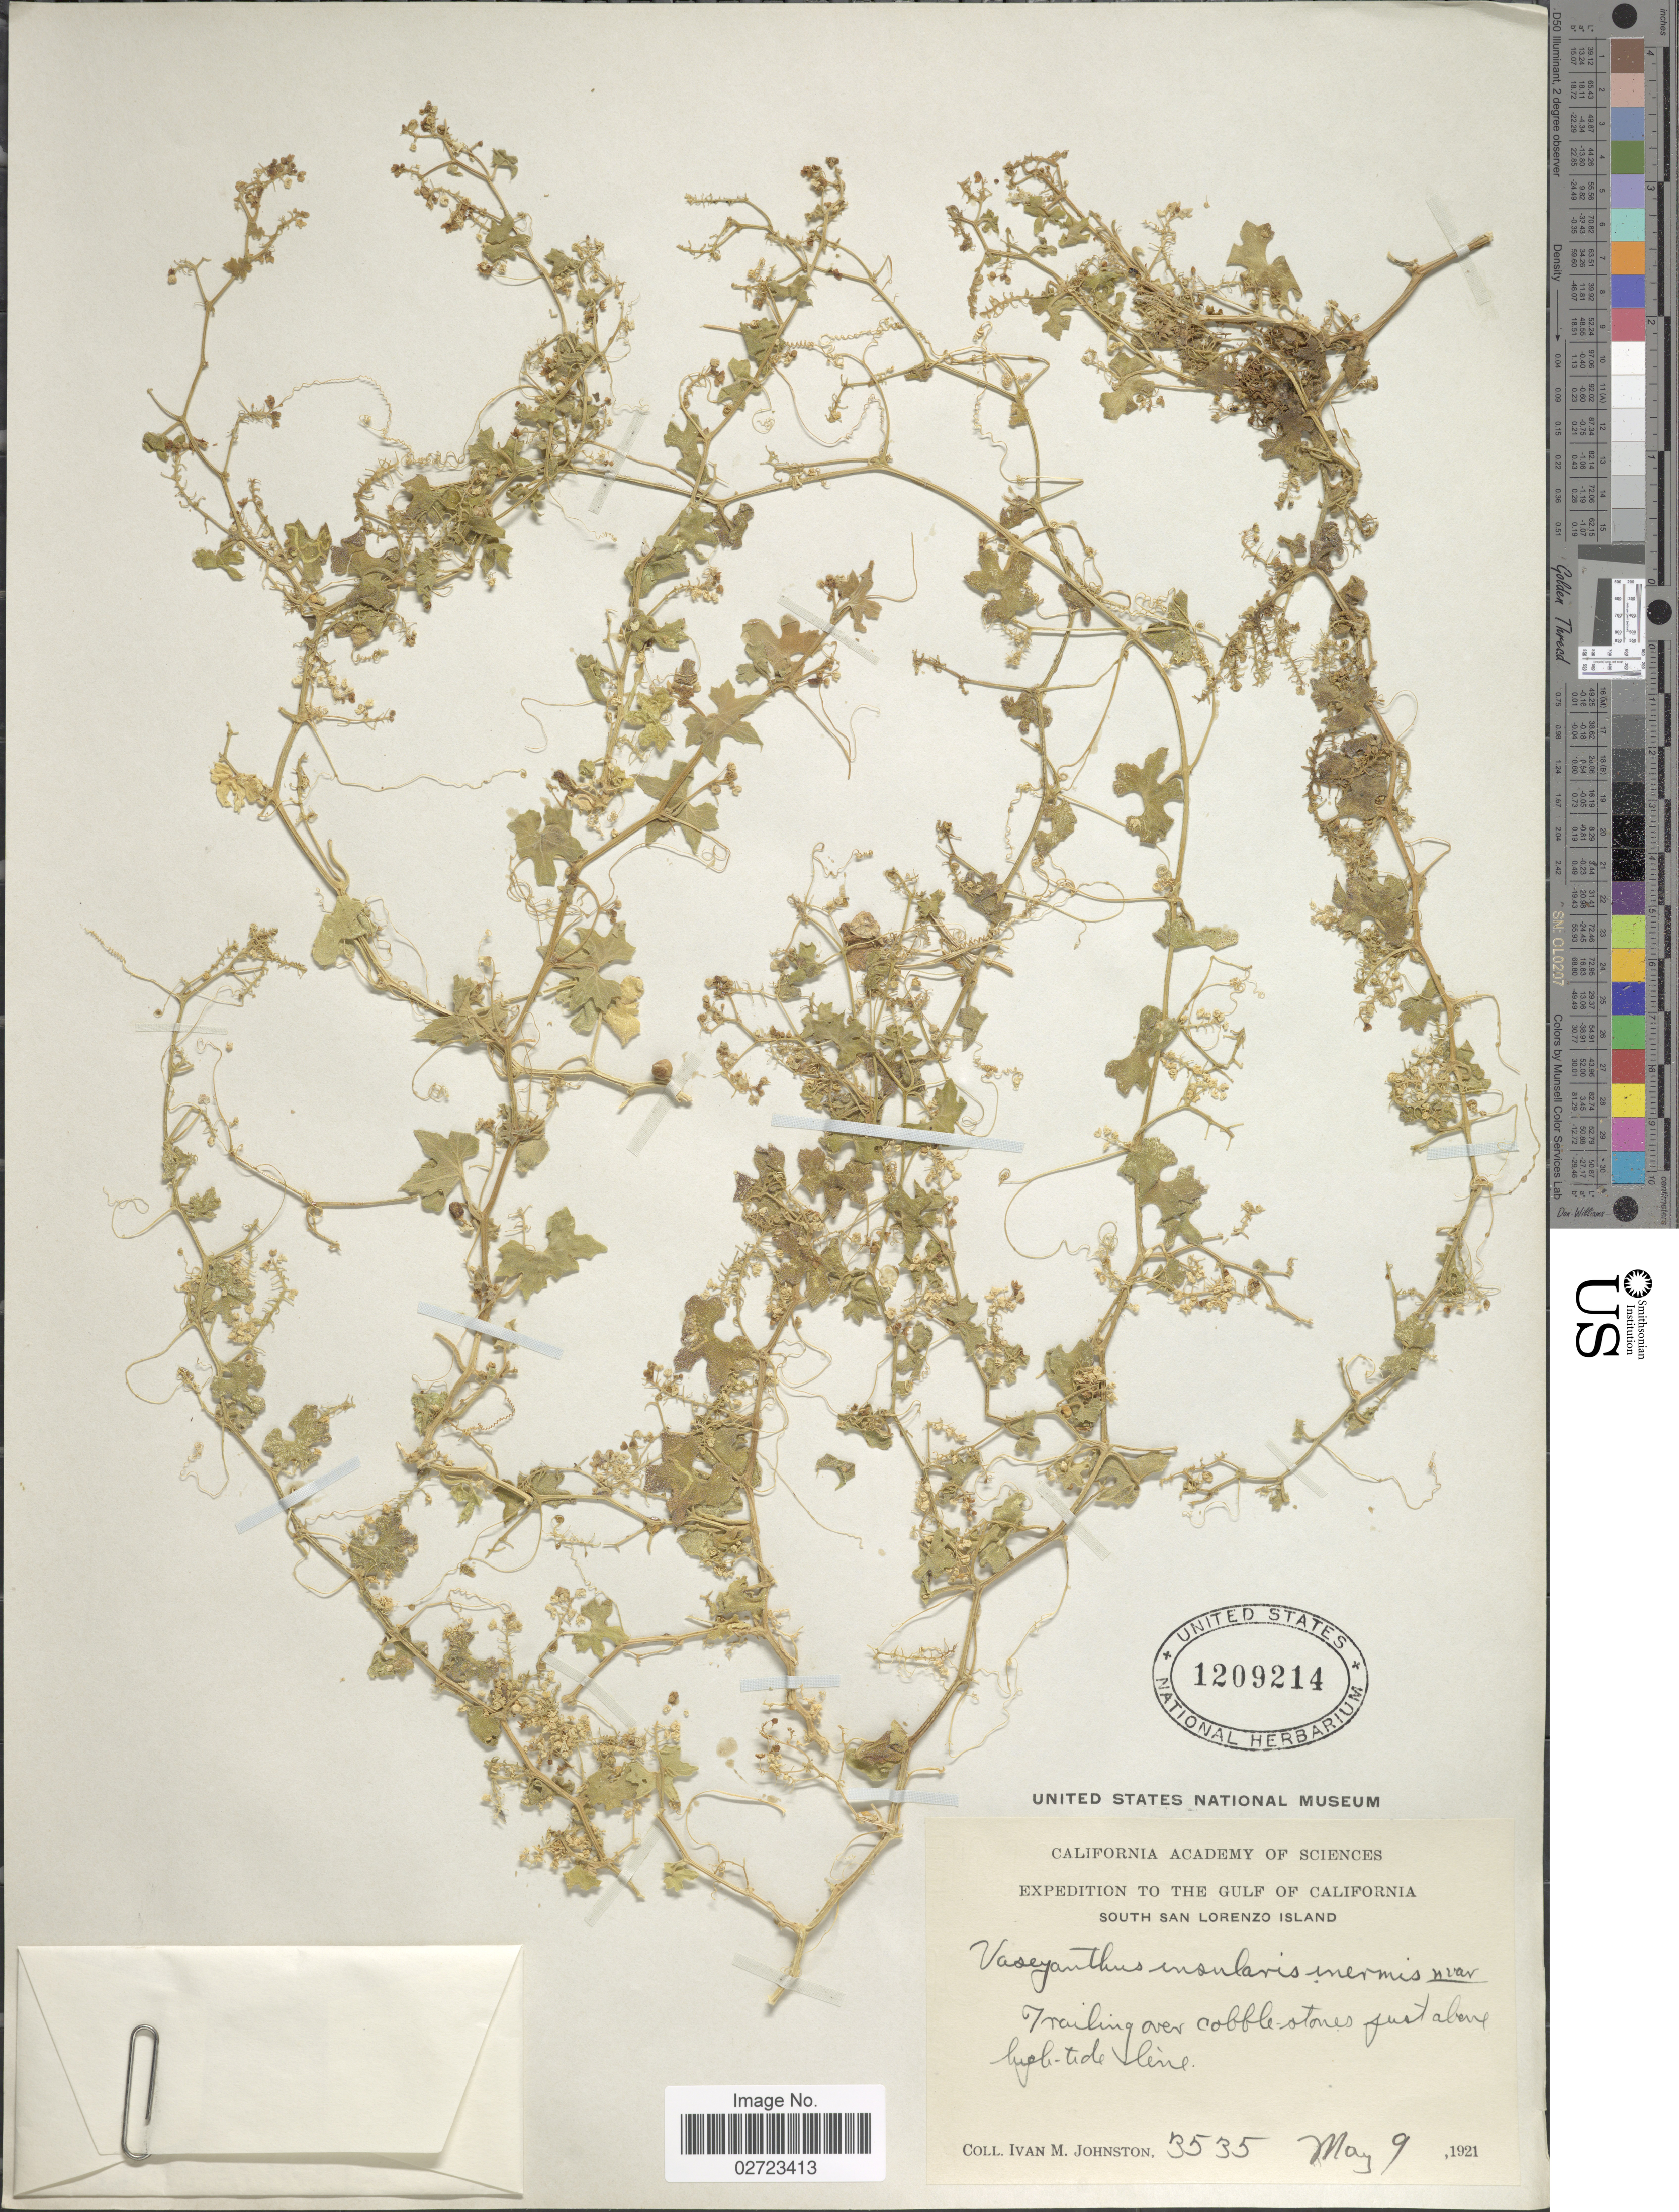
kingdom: Plantae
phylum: Tracheophyta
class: Magnoliopsida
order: Cucurbitales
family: Cucurbitaceae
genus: Echinopepon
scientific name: Echinopepon insularis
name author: S. Watson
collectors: I.M. Johnston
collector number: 3535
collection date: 1921-05-09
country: Mexico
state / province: Baja California Norte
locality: The Gulf of California, South San Lorenzo Island, Trailing over cobble-stones just above high-tide line.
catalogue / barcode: US 1209214